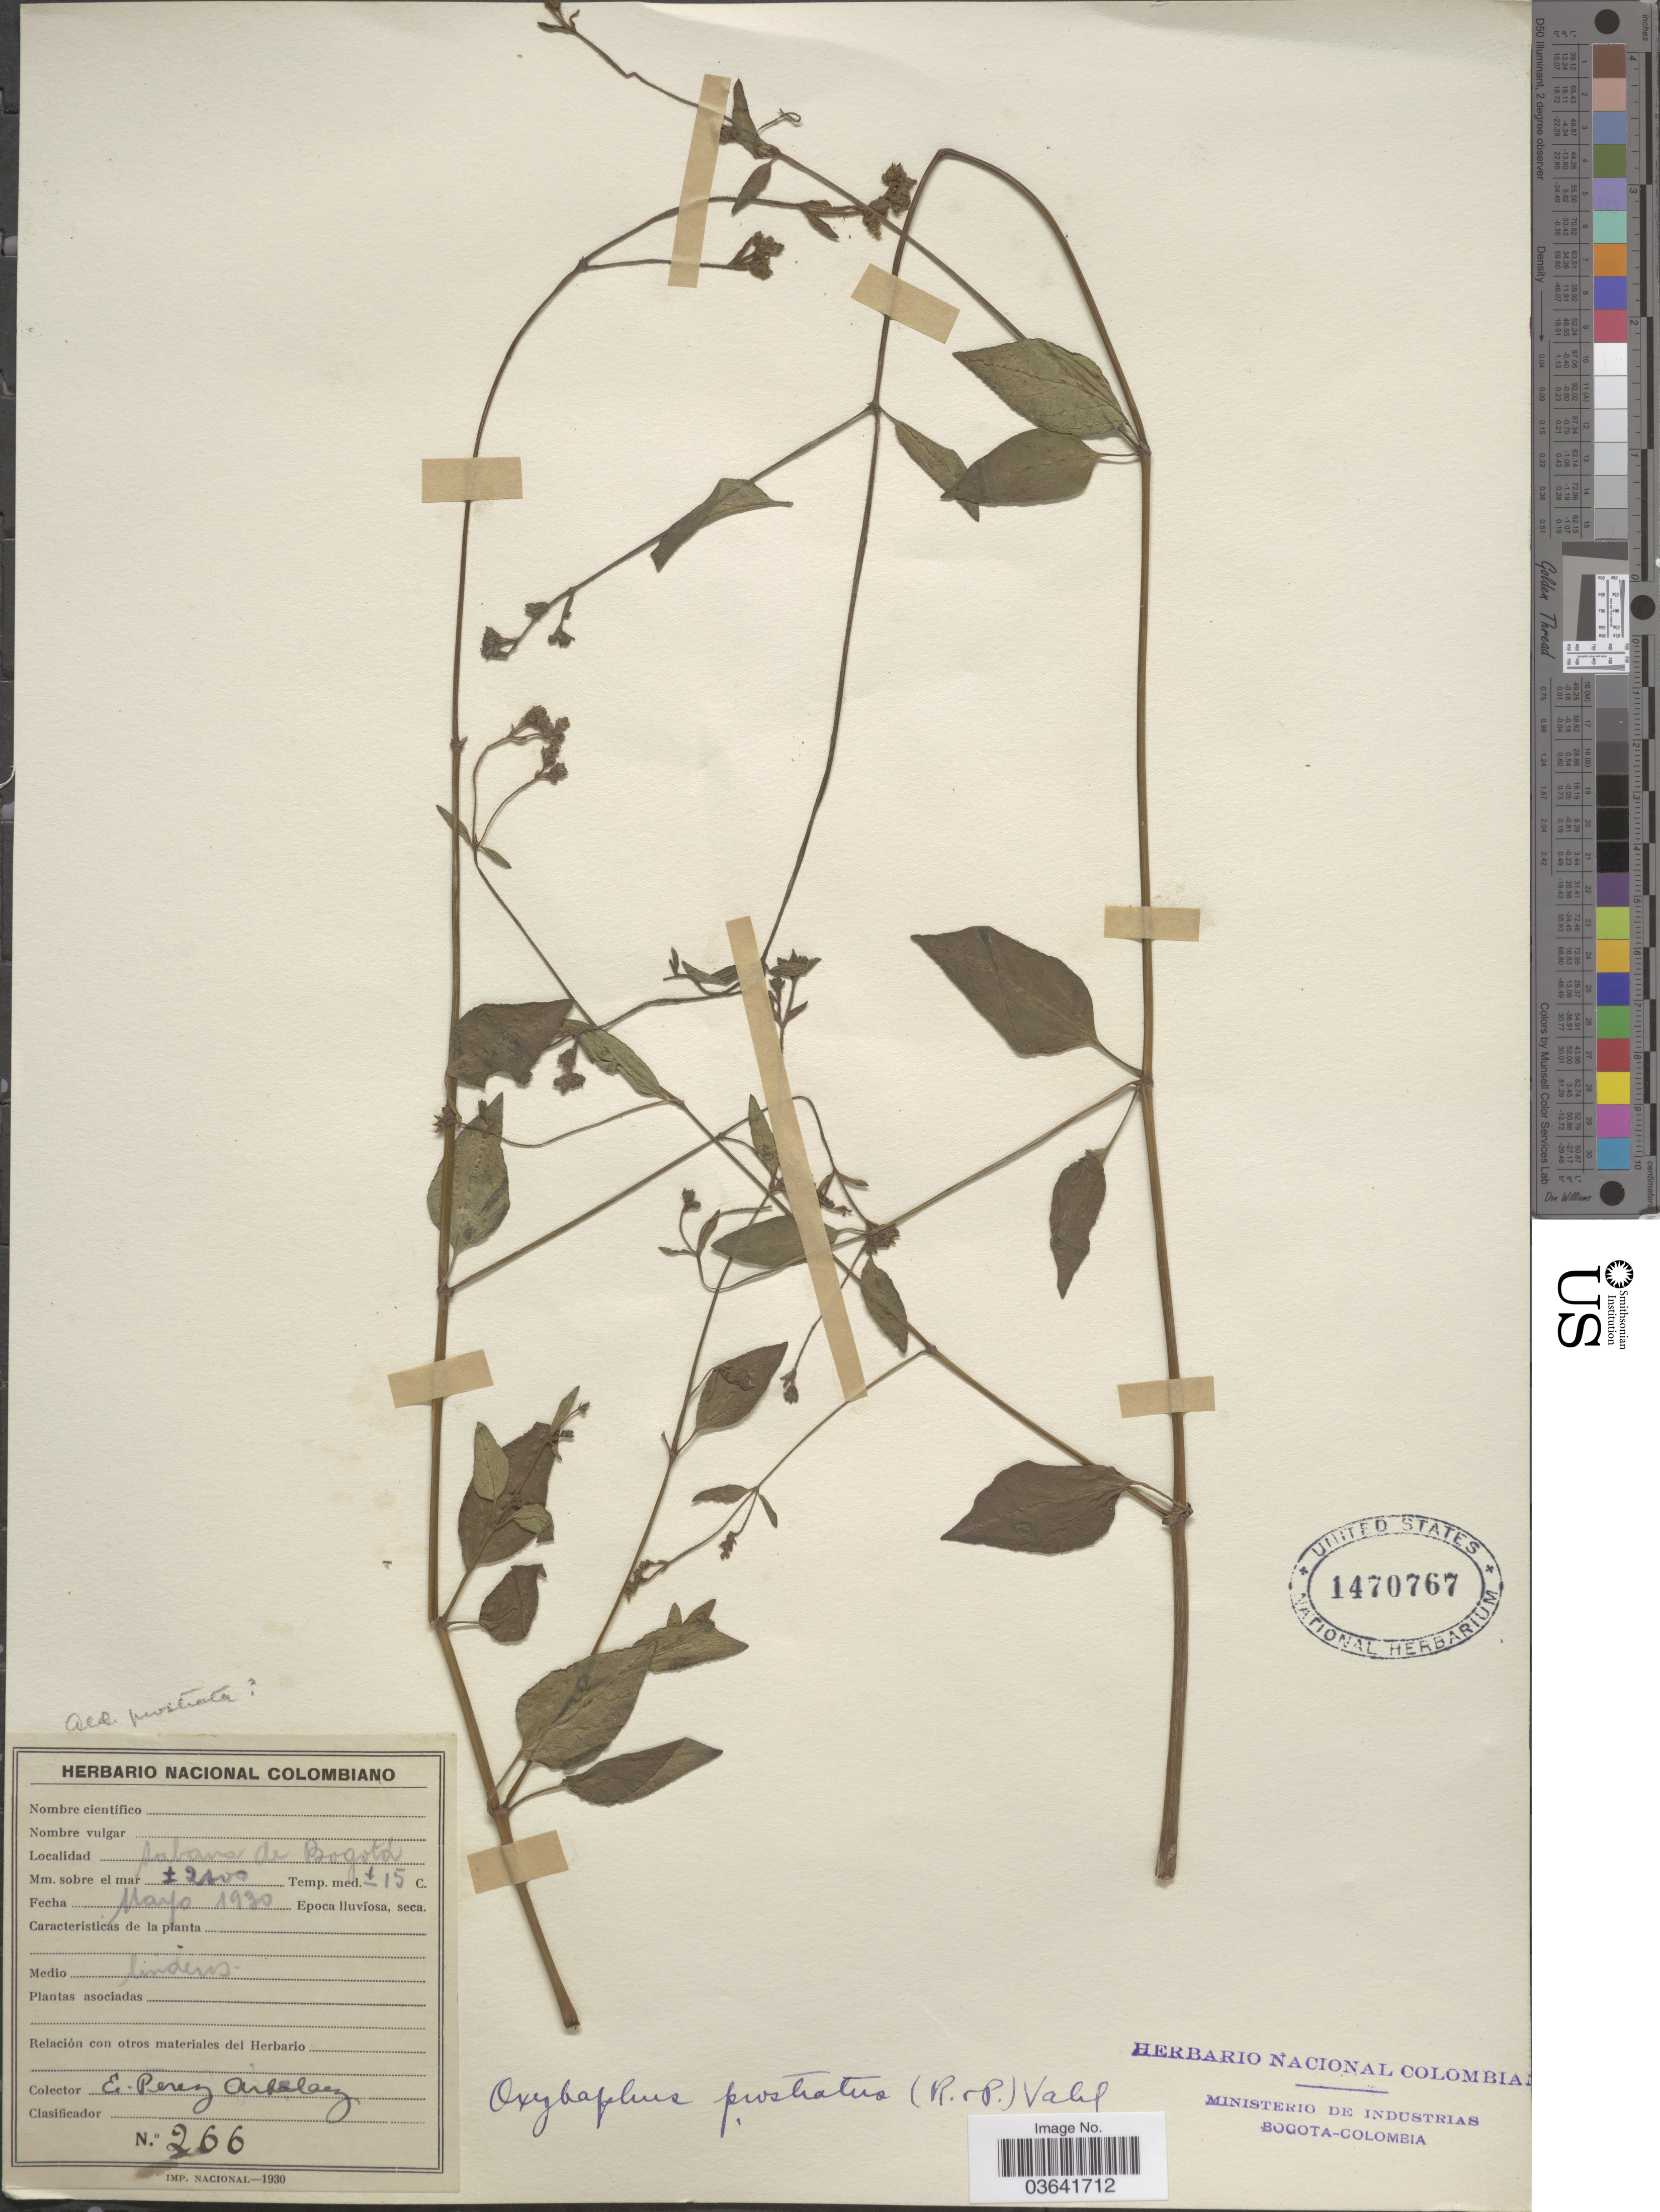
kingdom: Plantae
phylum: Tracheophyta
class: Magnoliopsida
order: Caryophyllales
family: Nyctaginaceae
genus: Mirabilis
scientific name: Mirabilis prostrata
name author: (Ruiz & Pav.) Heimerl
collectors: E. Pérez Arbeláez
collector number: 266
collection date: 1930-05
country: Colombia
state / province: Bogota D.C.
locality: Sabana de Bogotá.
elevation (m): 2100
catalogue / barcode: US 1470767